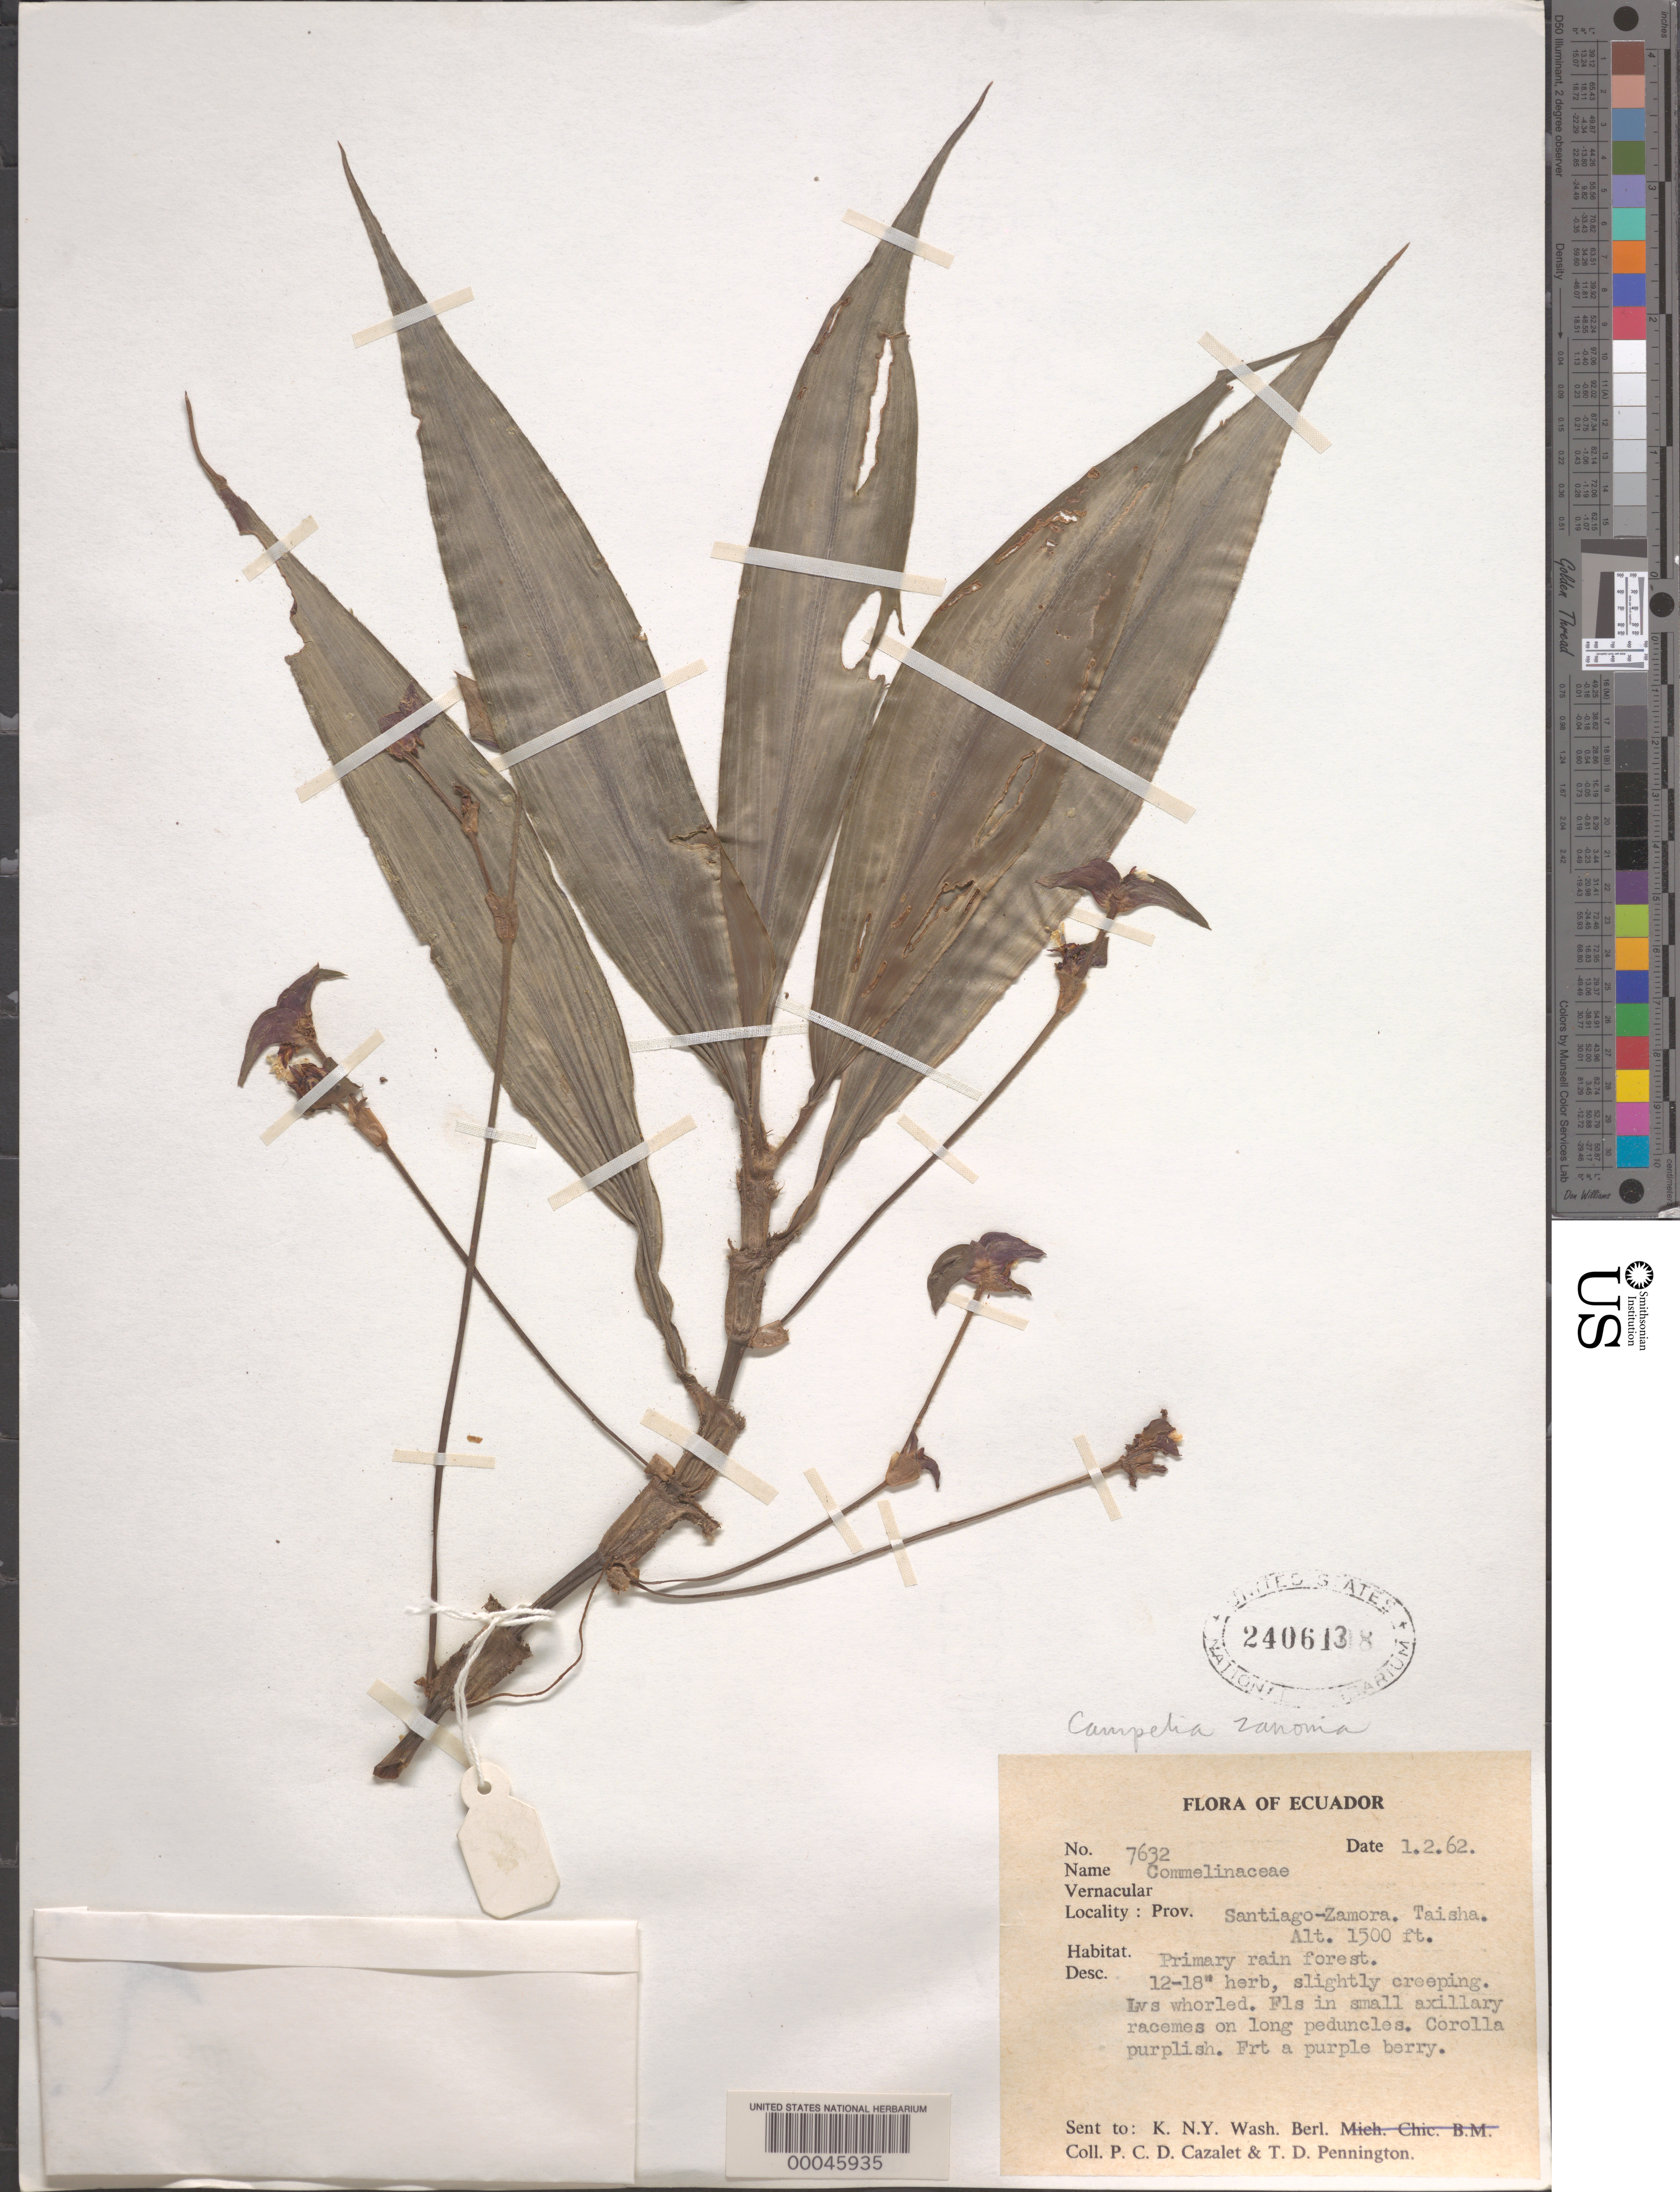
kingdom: Plantae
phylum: Tracheophyta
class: Liliopsida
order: Commelinales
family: Commelinaceae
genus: Tradescantia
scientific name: Tradescantia zanonia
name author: (L.) Sw.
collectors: P. Cazalet & T. D. Pennington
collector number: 7632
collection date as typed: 01 Feb 1962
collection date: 1962-02-01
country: Ecuador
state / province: Zamora-Chinchipe (?)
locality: Taisha. [Province questionable - taisha is in morona-Santiago Province.]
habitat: Primary rainforest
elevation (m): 458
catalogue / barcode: US 2406138